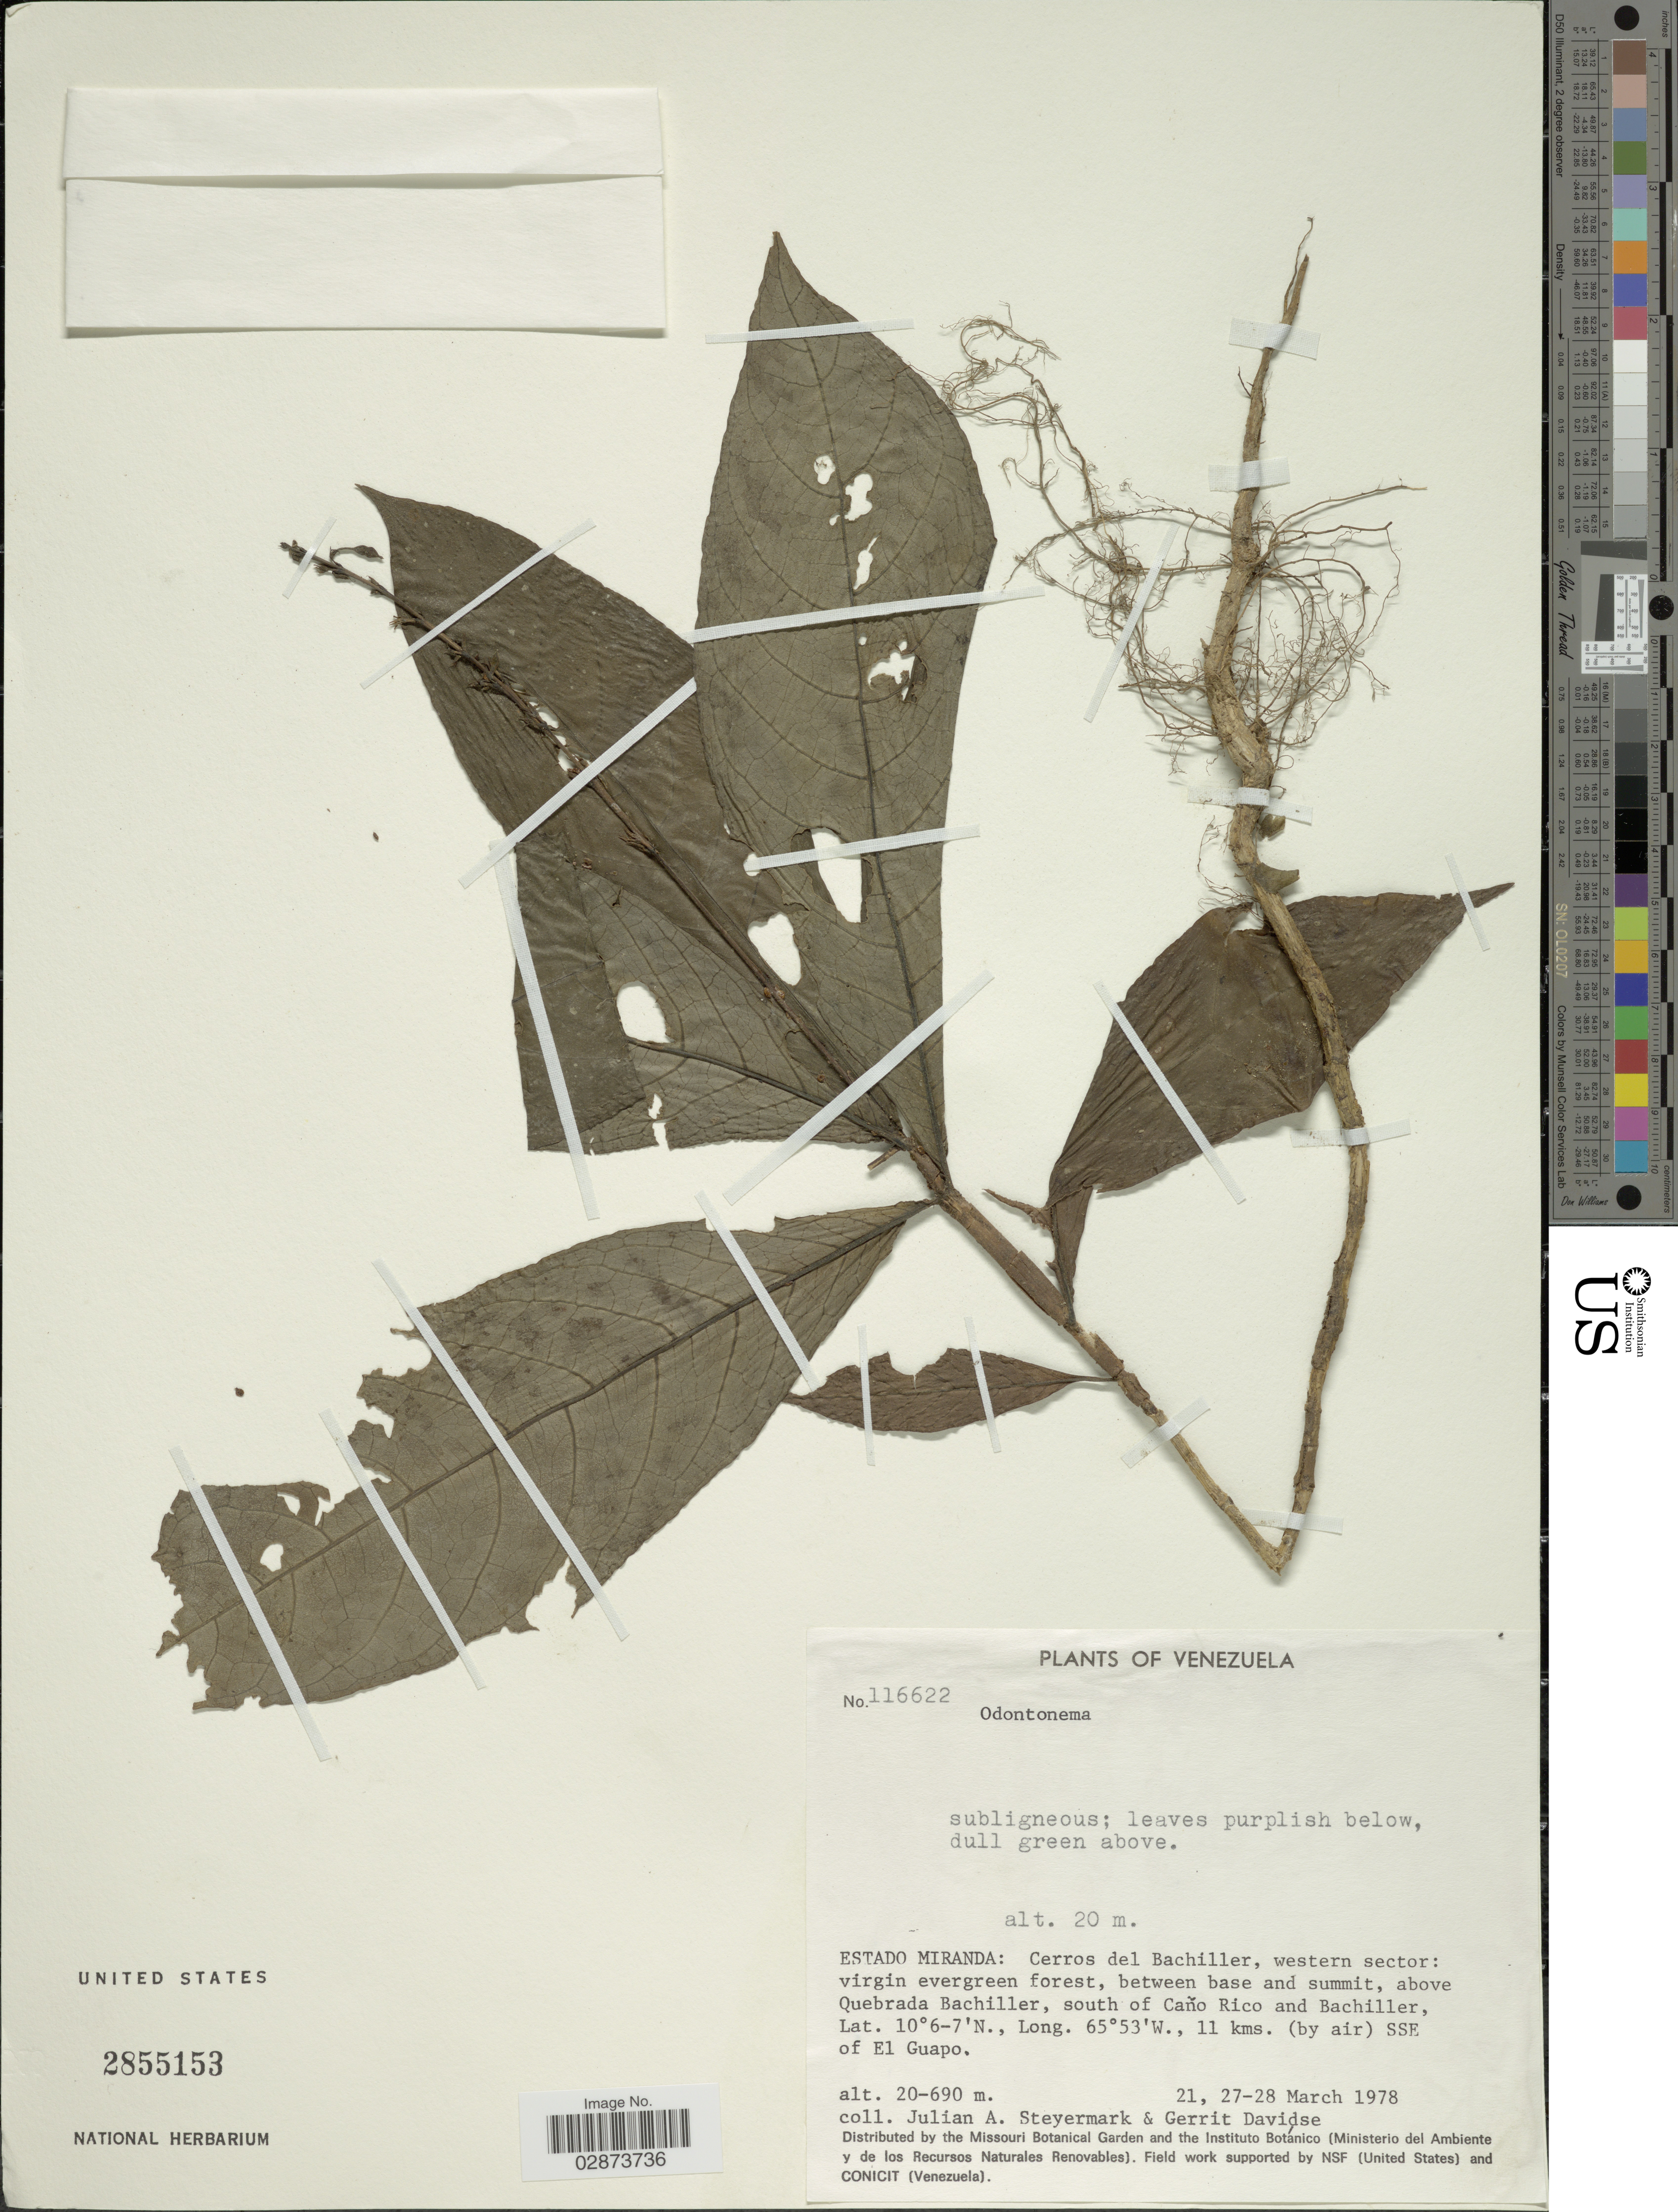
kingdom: Plantae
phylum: Tracheophyta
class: Magnoliopsida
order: Lamiales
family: Acanthaceae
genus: Odontonema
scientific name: Odontonema sp.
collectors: J. Steyermark & G. Davidse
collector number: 116622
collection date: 1978-03-21/1978-03-28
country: Venezuela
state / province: Miranda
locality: Estado Miranda: Cerros del Bachiller, western sector: virgin evergreen forest, between base and summit, above Quebrada Bachiller, south of Caño Rico and Bachiller, 11 kms. (by air) SSE of El Guapo.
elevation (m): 20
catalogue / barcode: US 2855153